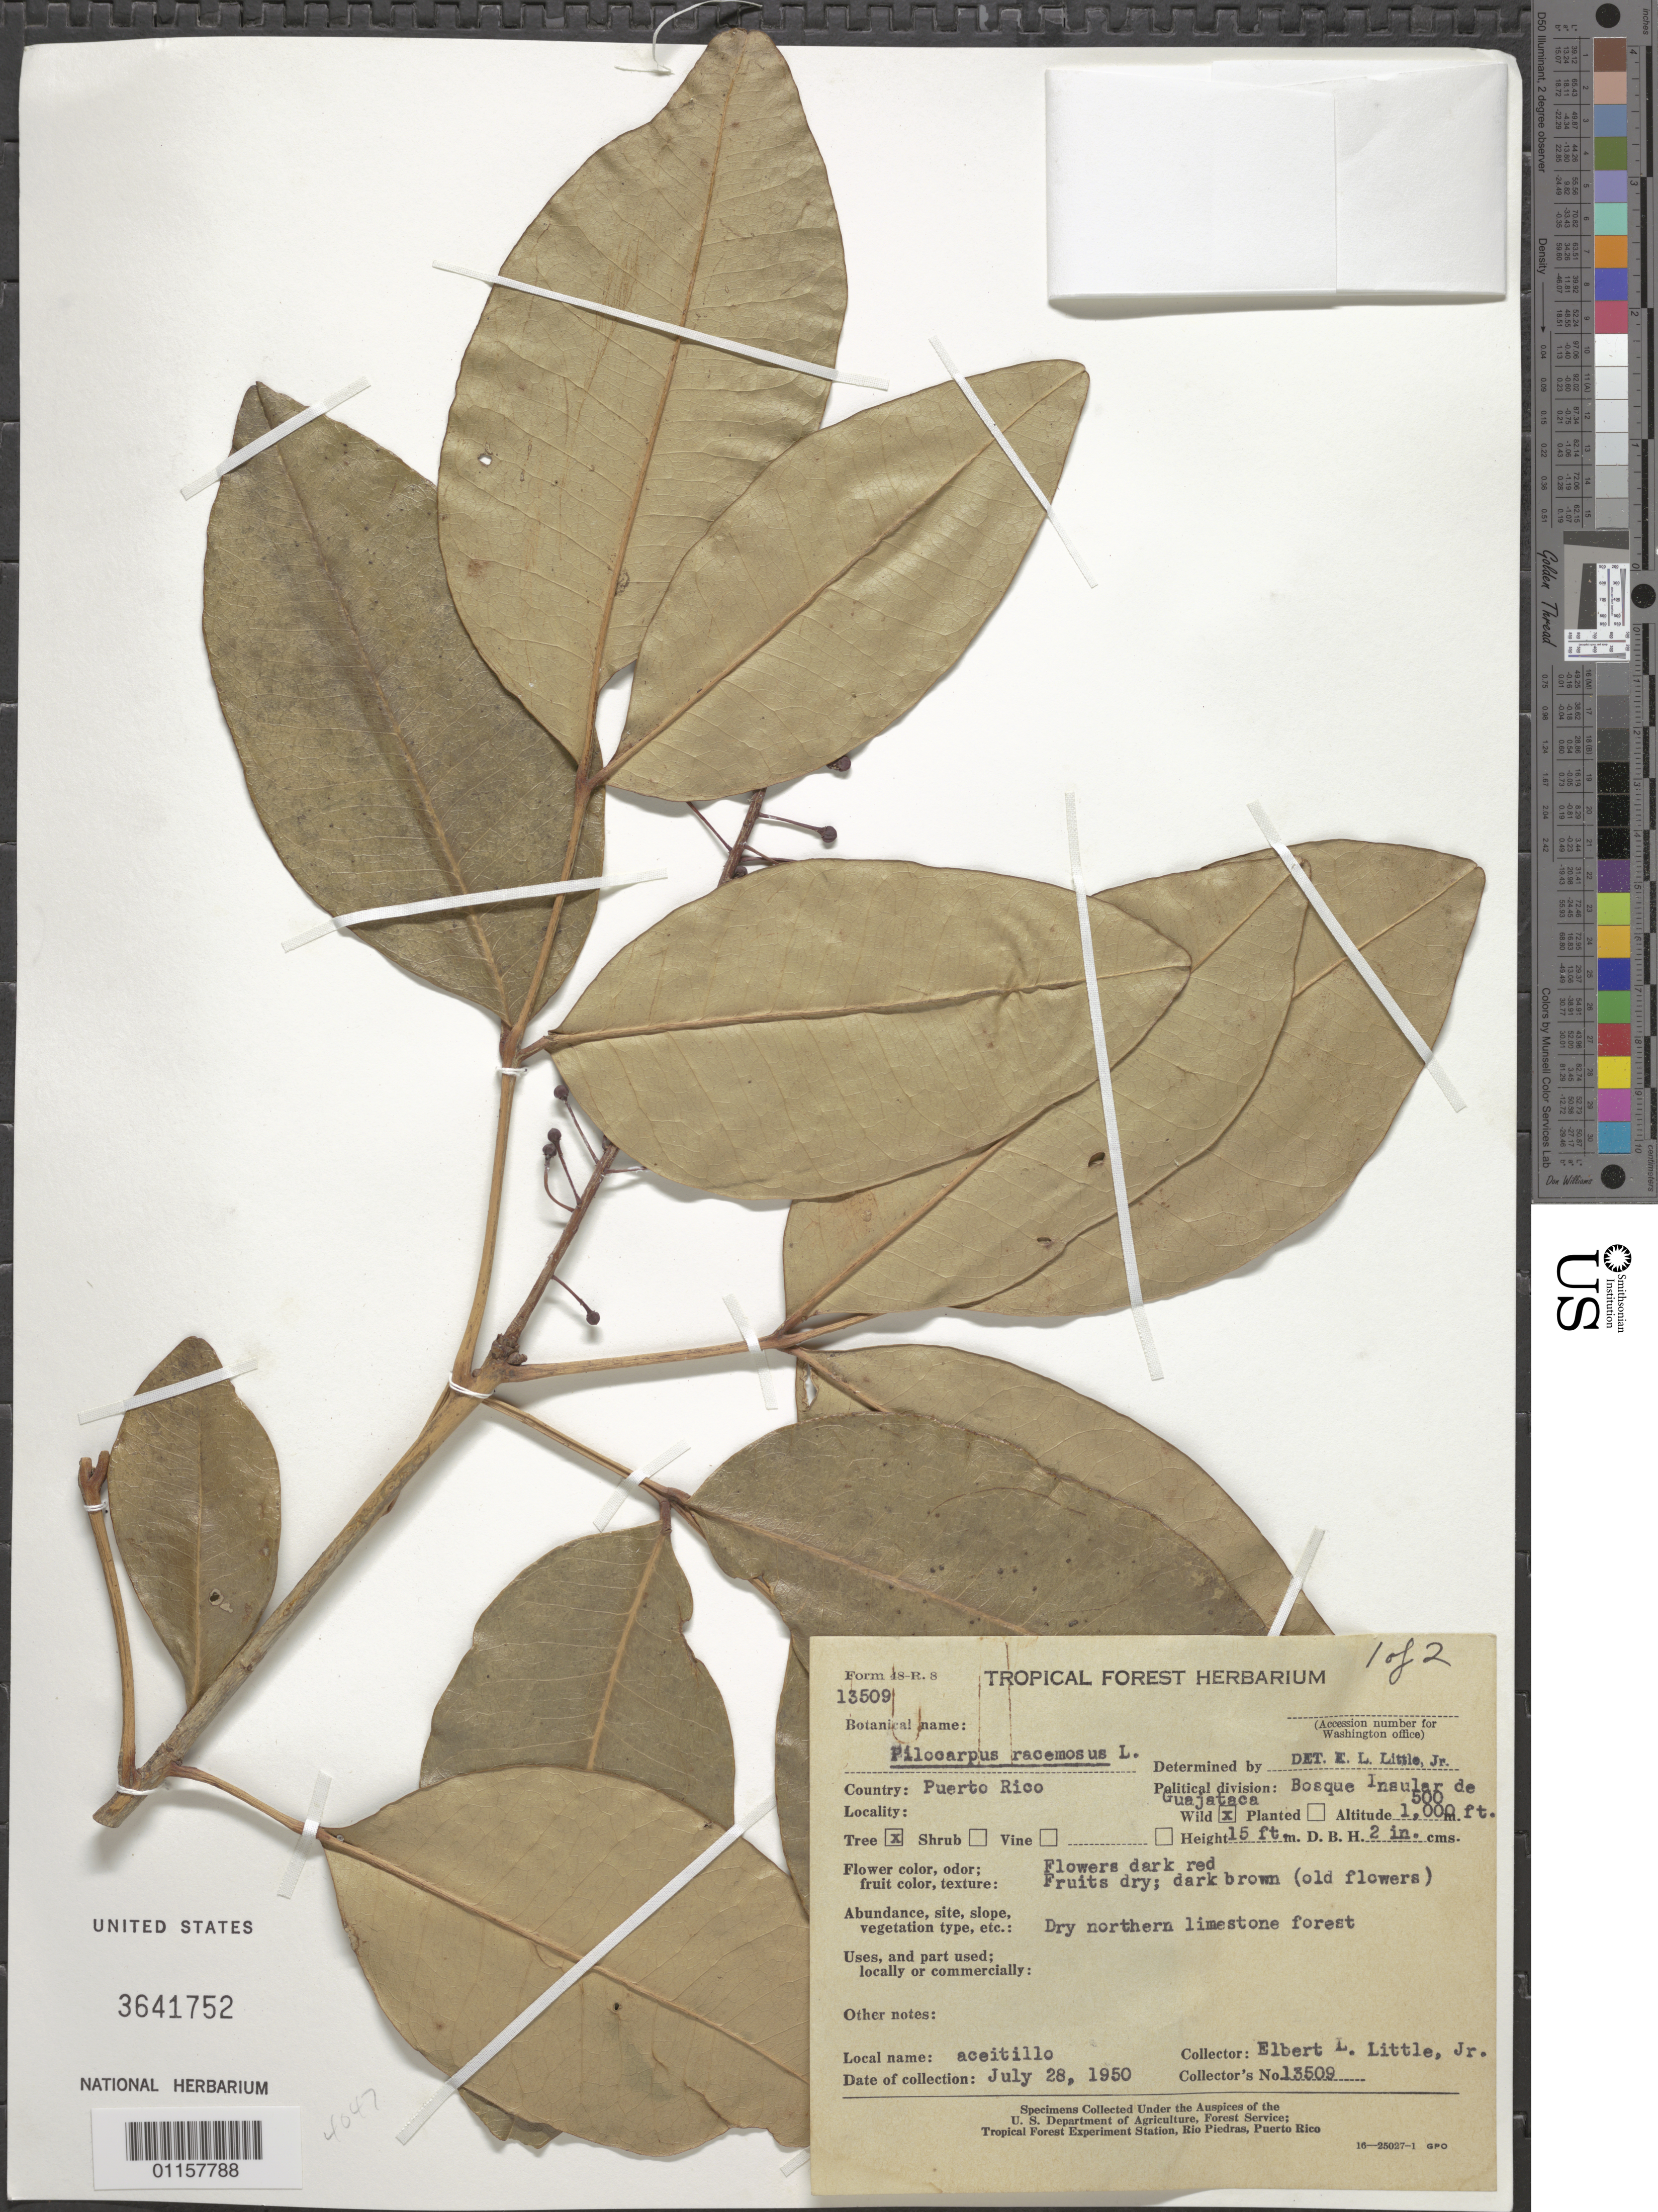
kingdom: Plantae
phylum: Tracheophyta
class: Magnoliopsida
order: Sapindales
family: Rutaceae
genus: Pilocarpus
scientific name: Pilocarpus racemosus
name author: Vahl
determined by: Little, Elbert L., Jr., (FSSR), United States Department of Agriculture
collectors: E. L. Little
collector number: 13509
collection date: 1950-07-28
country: Puerto Rico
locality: Bosque Insular de Guajataca.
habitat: Dry northern limestone forest.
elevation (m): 152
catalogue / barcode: US 3641752